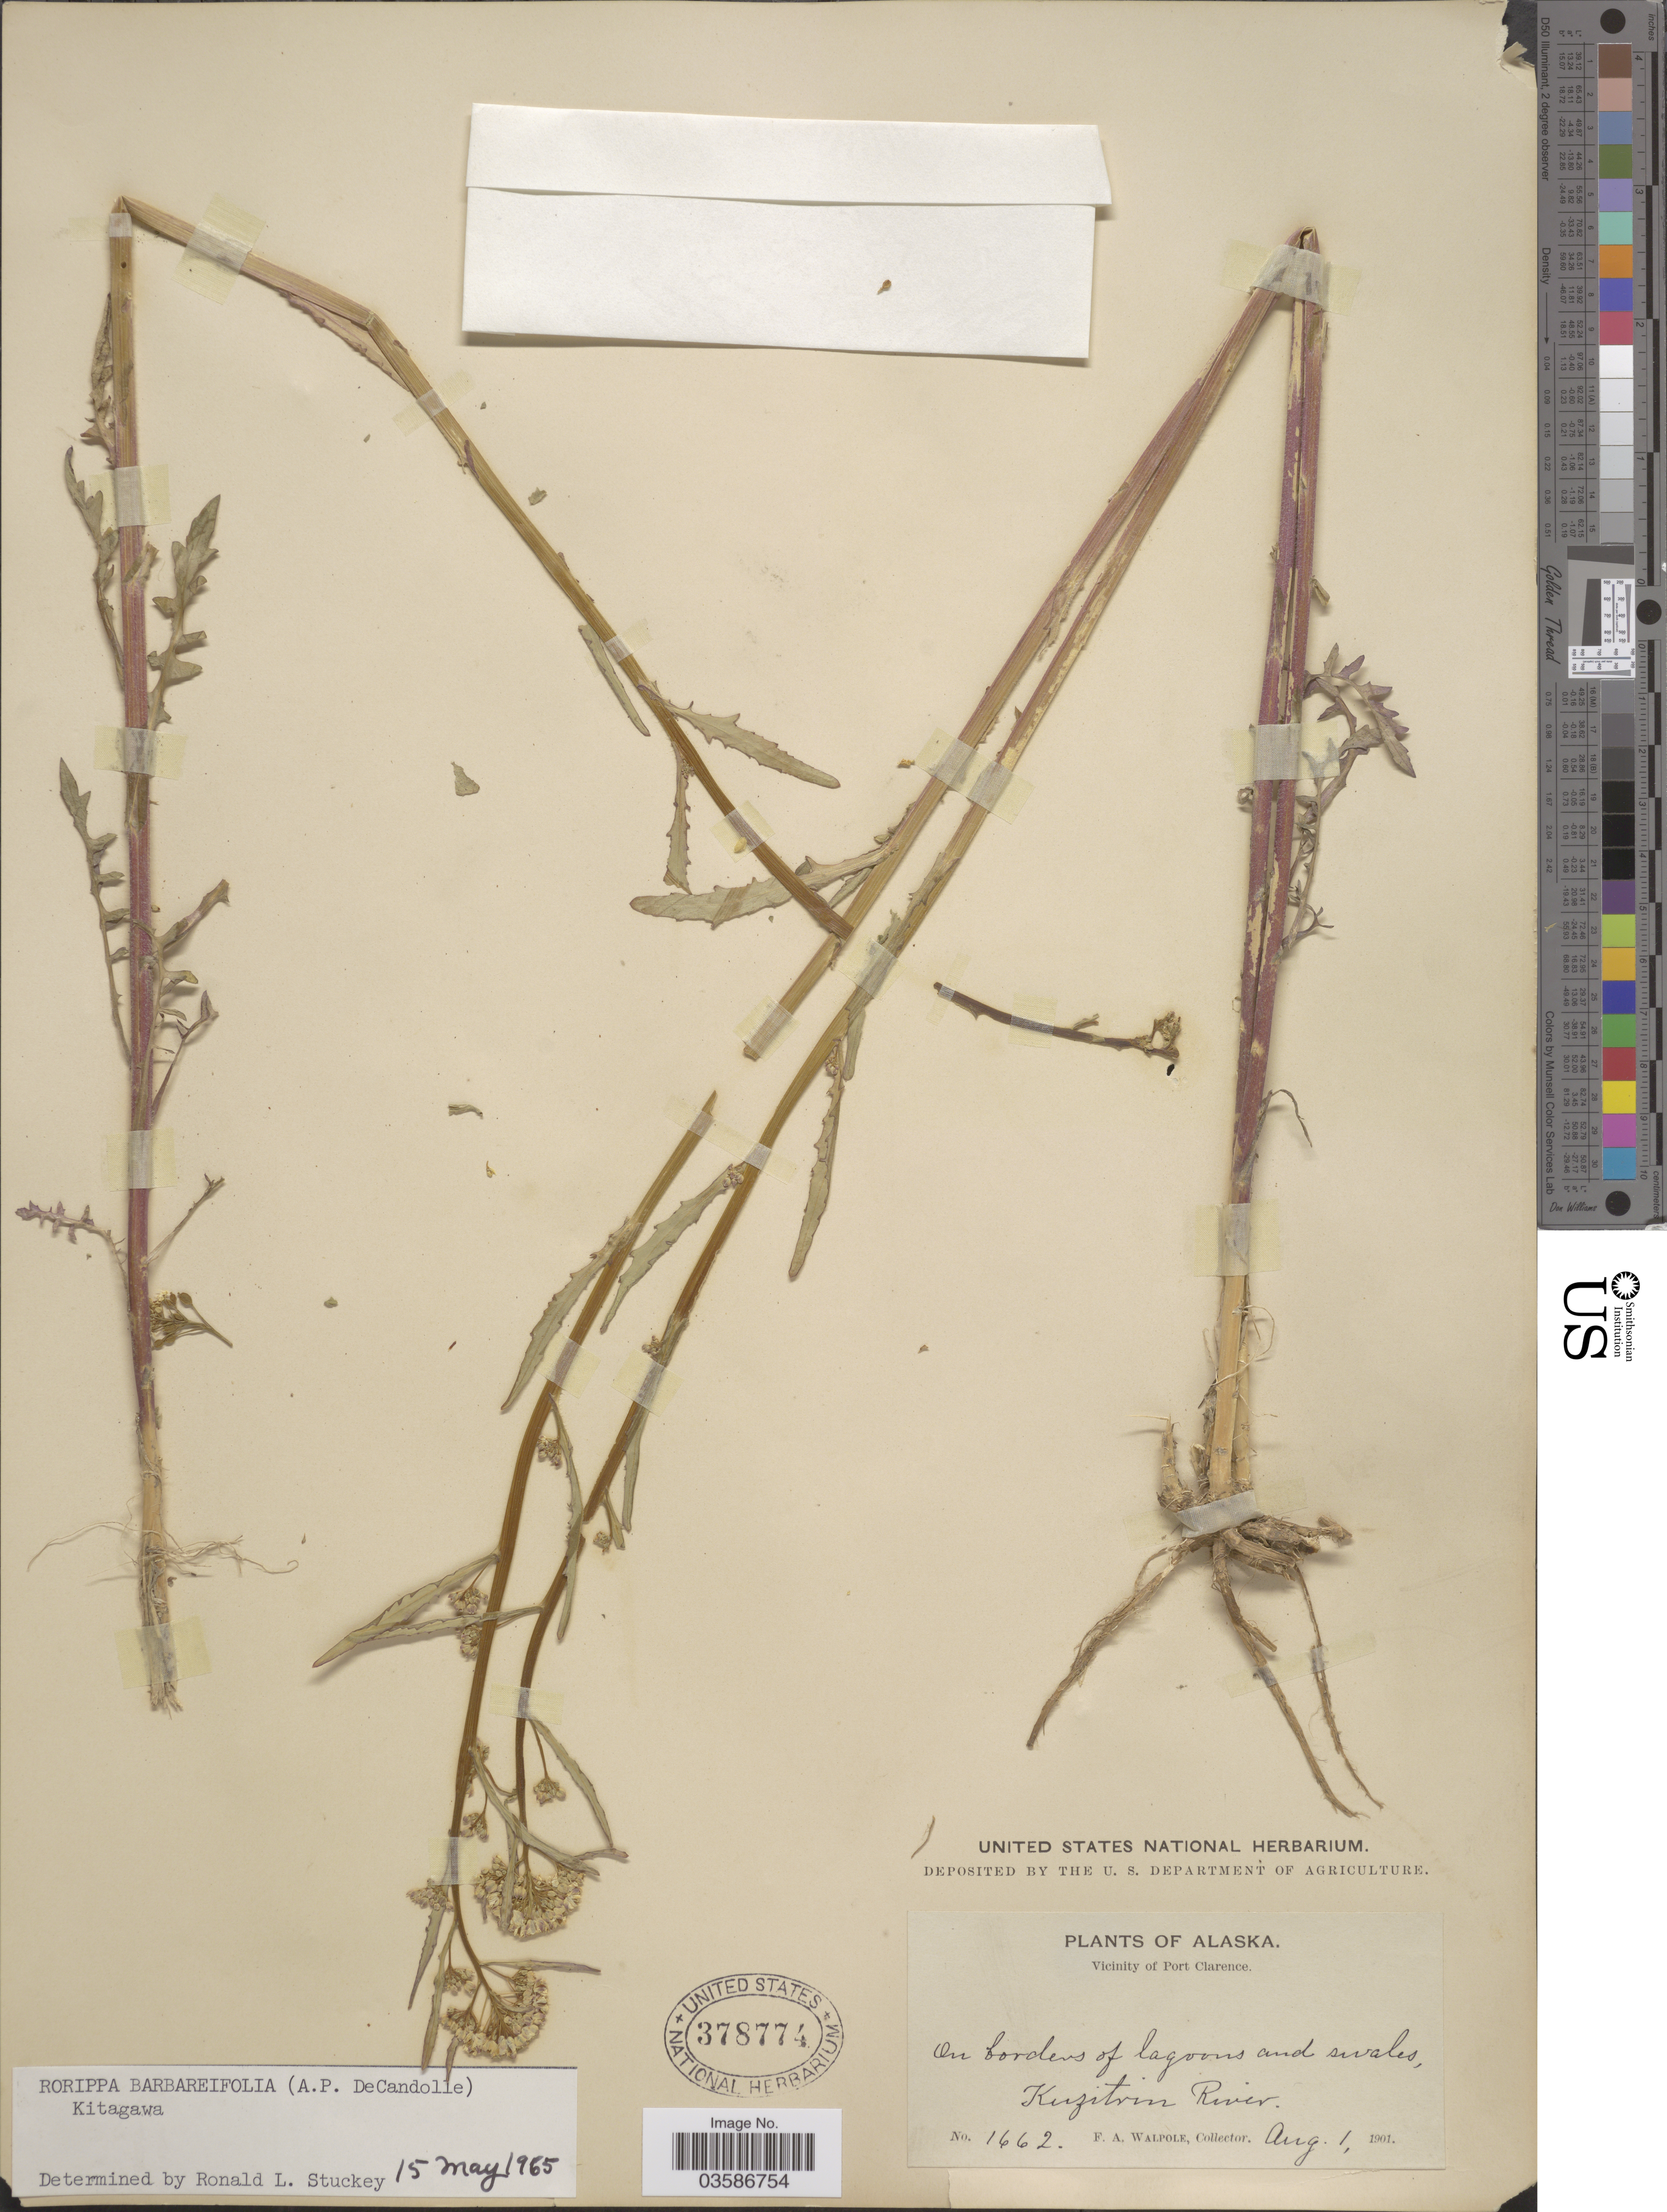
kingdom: Plantae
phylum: Tracheophyta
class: Magnoliopsida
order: Brassicales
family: Brassicaceae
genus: Rorippa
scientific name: Rorippa barbareifolia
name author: (DC.) Kitag.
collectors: F. Walpole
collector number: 1662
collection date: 1901-08-01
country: United States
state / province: Alaska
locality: Vicinity of Port Clarence. On borders of lagoons and swales, Kuzitrin River.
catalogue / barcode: US 378774